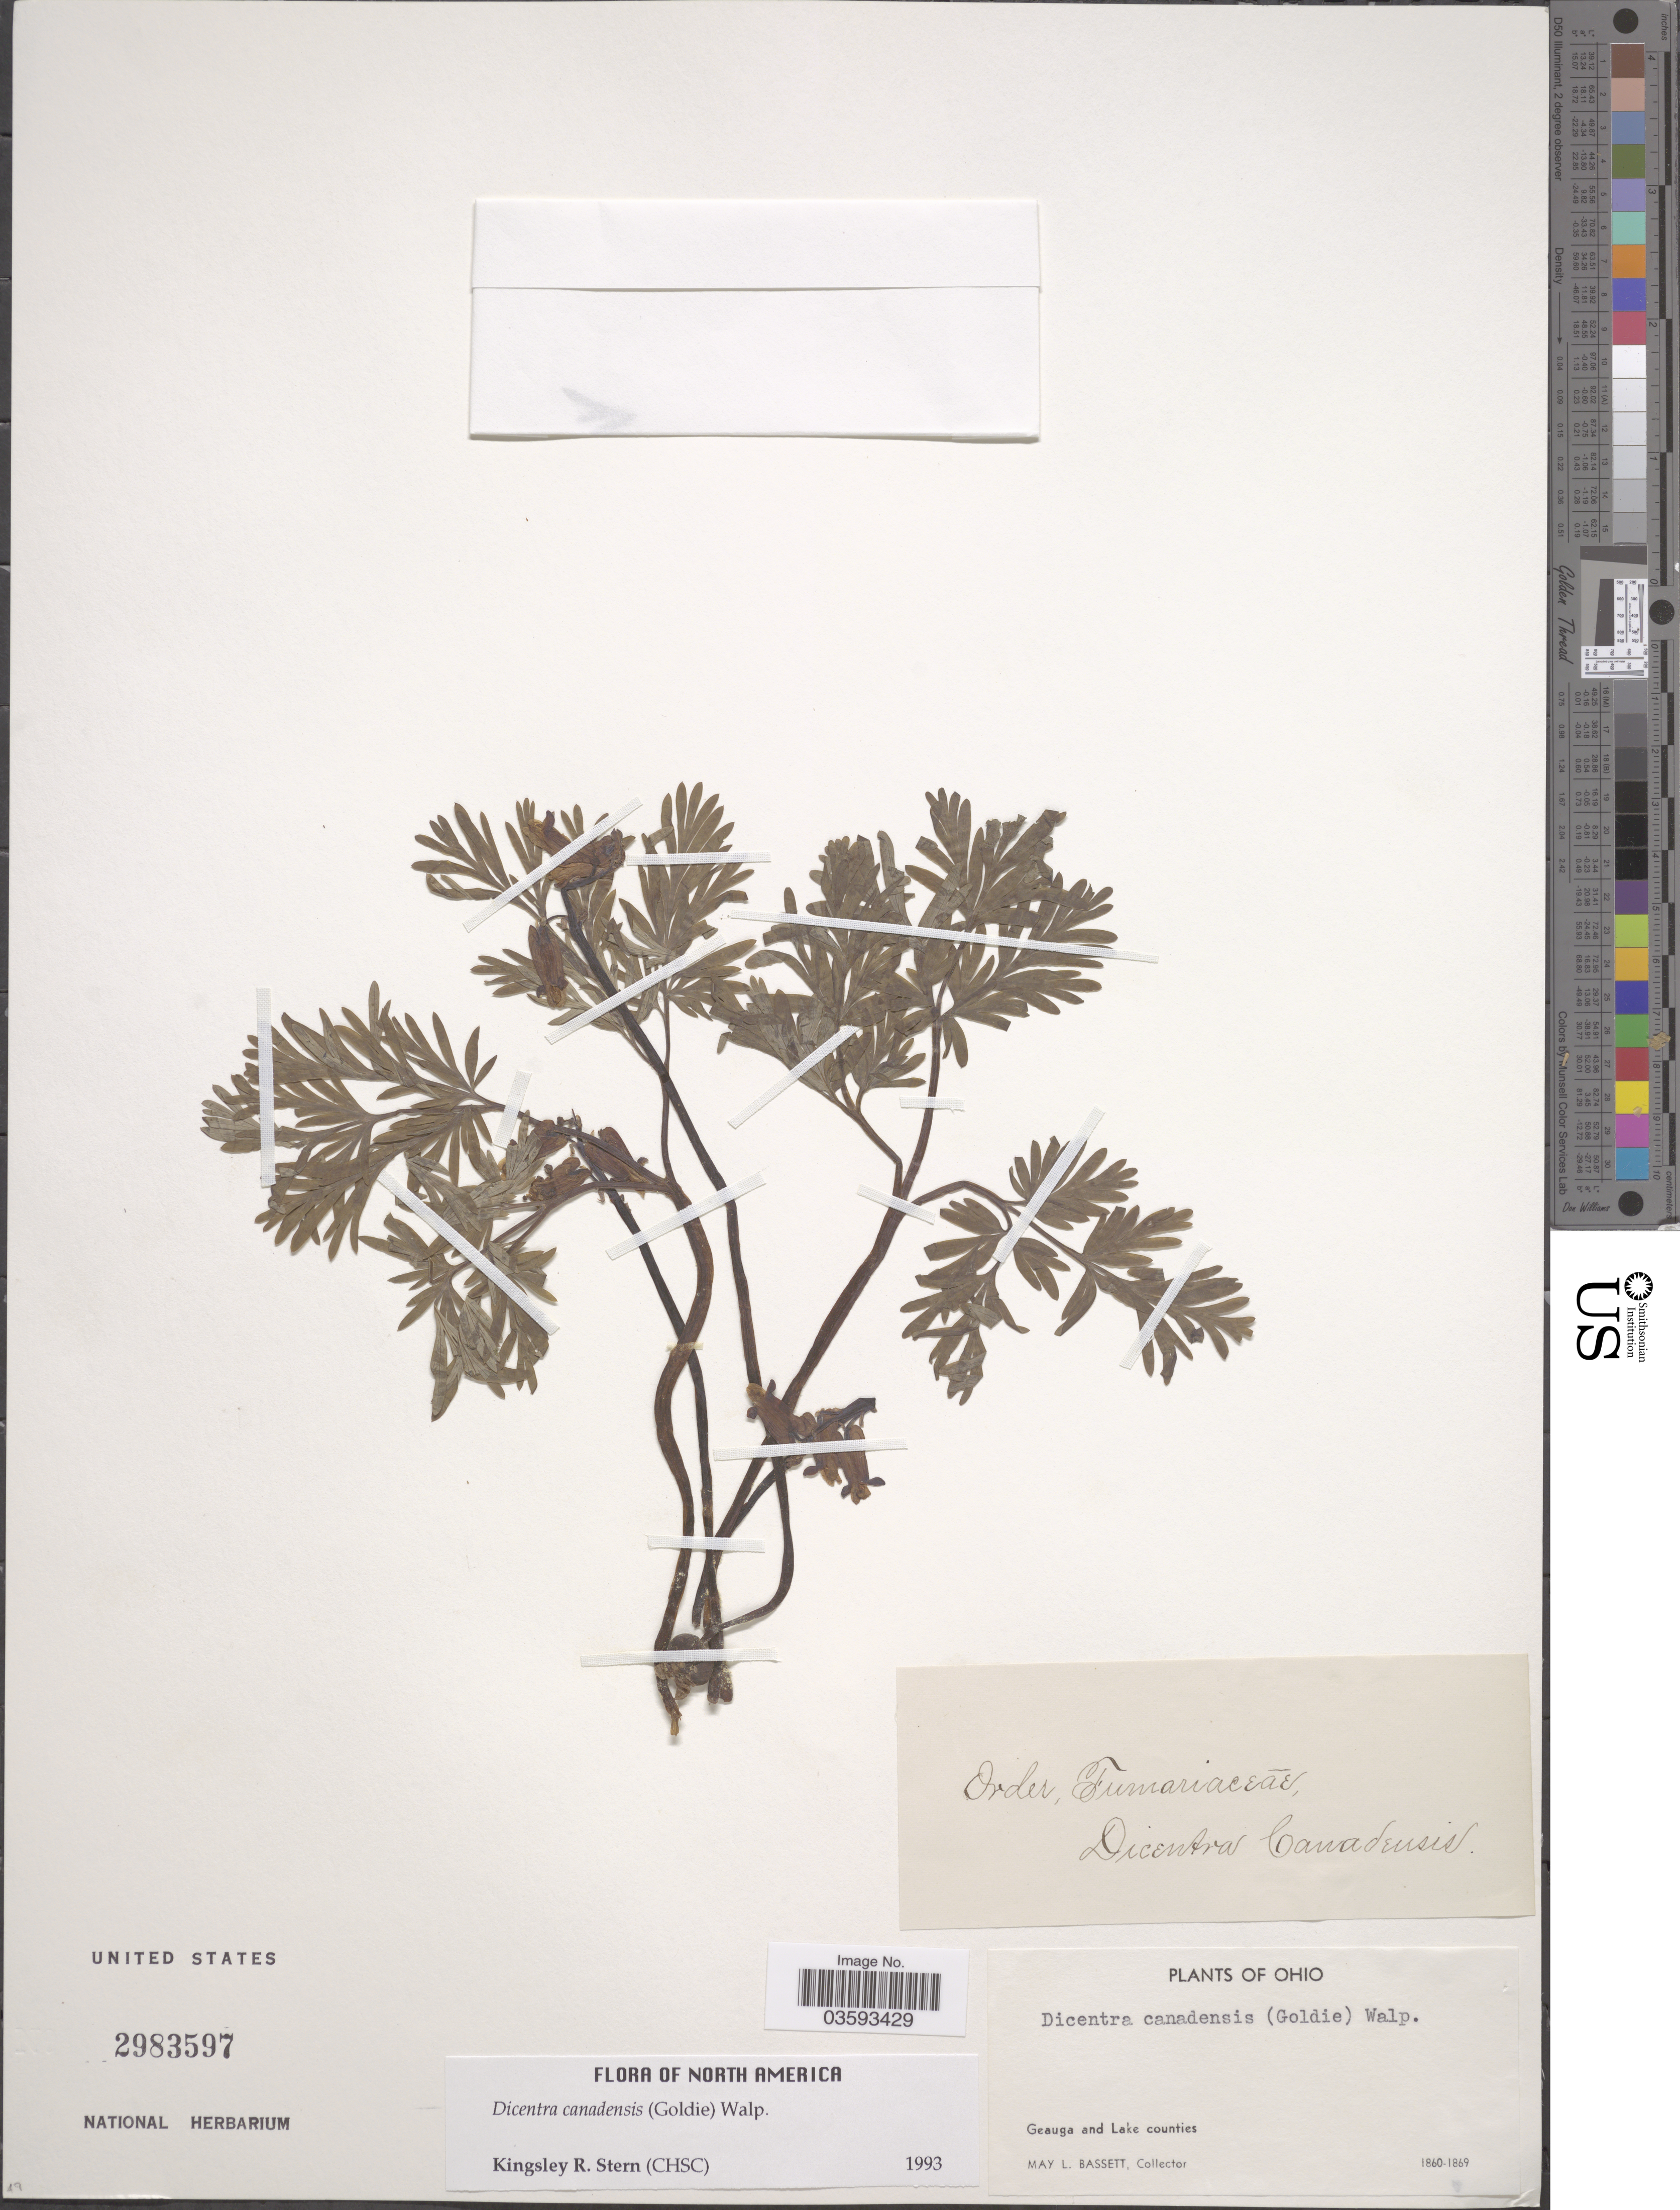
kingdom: Plantae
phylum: Tracheophyta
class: Magnoliopsida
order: Ranunculales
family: Papaveraceae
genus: Dicentra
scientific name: Dicentra canadensis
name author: (Goldie) Walp.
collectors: M. L. Bassett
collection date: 1860/1869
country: United States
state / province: Ohio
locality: Geauga and Lake counties.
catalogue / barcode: US 2983597